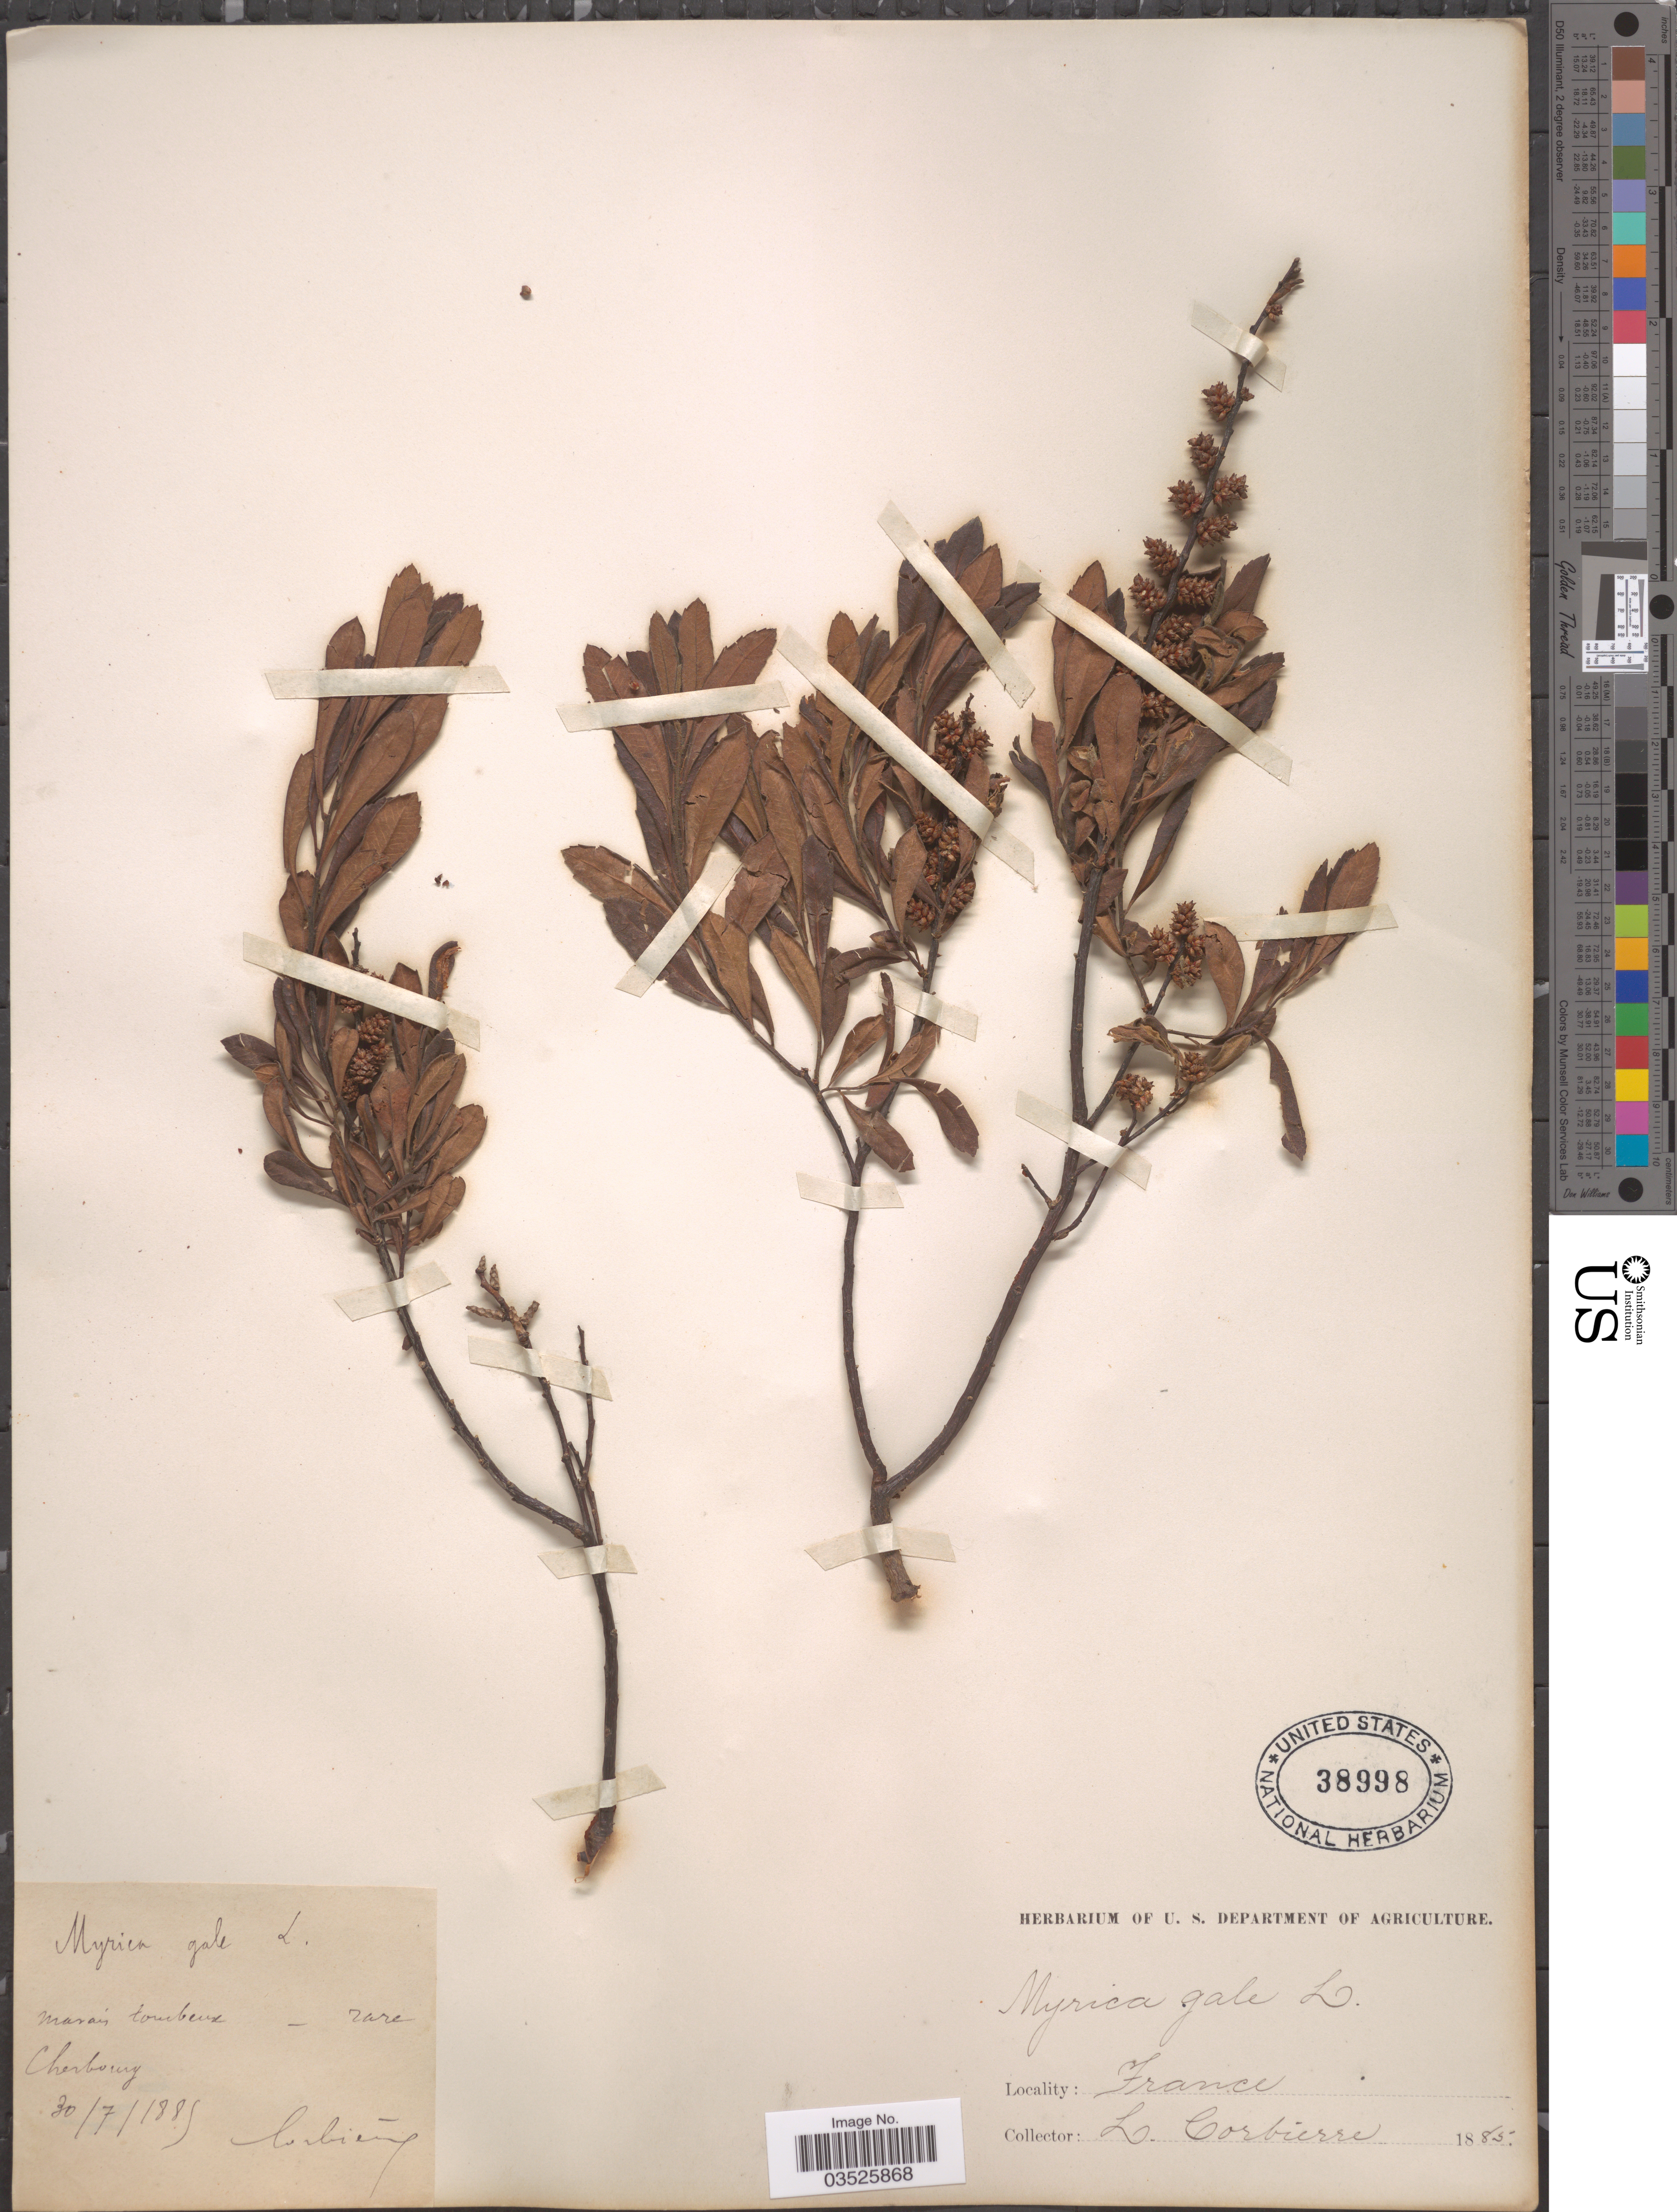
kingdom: Plantae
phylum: Tracheophyta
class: Magnoliopsida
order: Fagales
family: Myricaceae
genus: Myrica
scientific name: Myrica gale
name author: L.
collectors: L. Corbière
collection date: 1885-07-30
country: France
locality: Cherbourg.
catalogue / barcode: US 38998